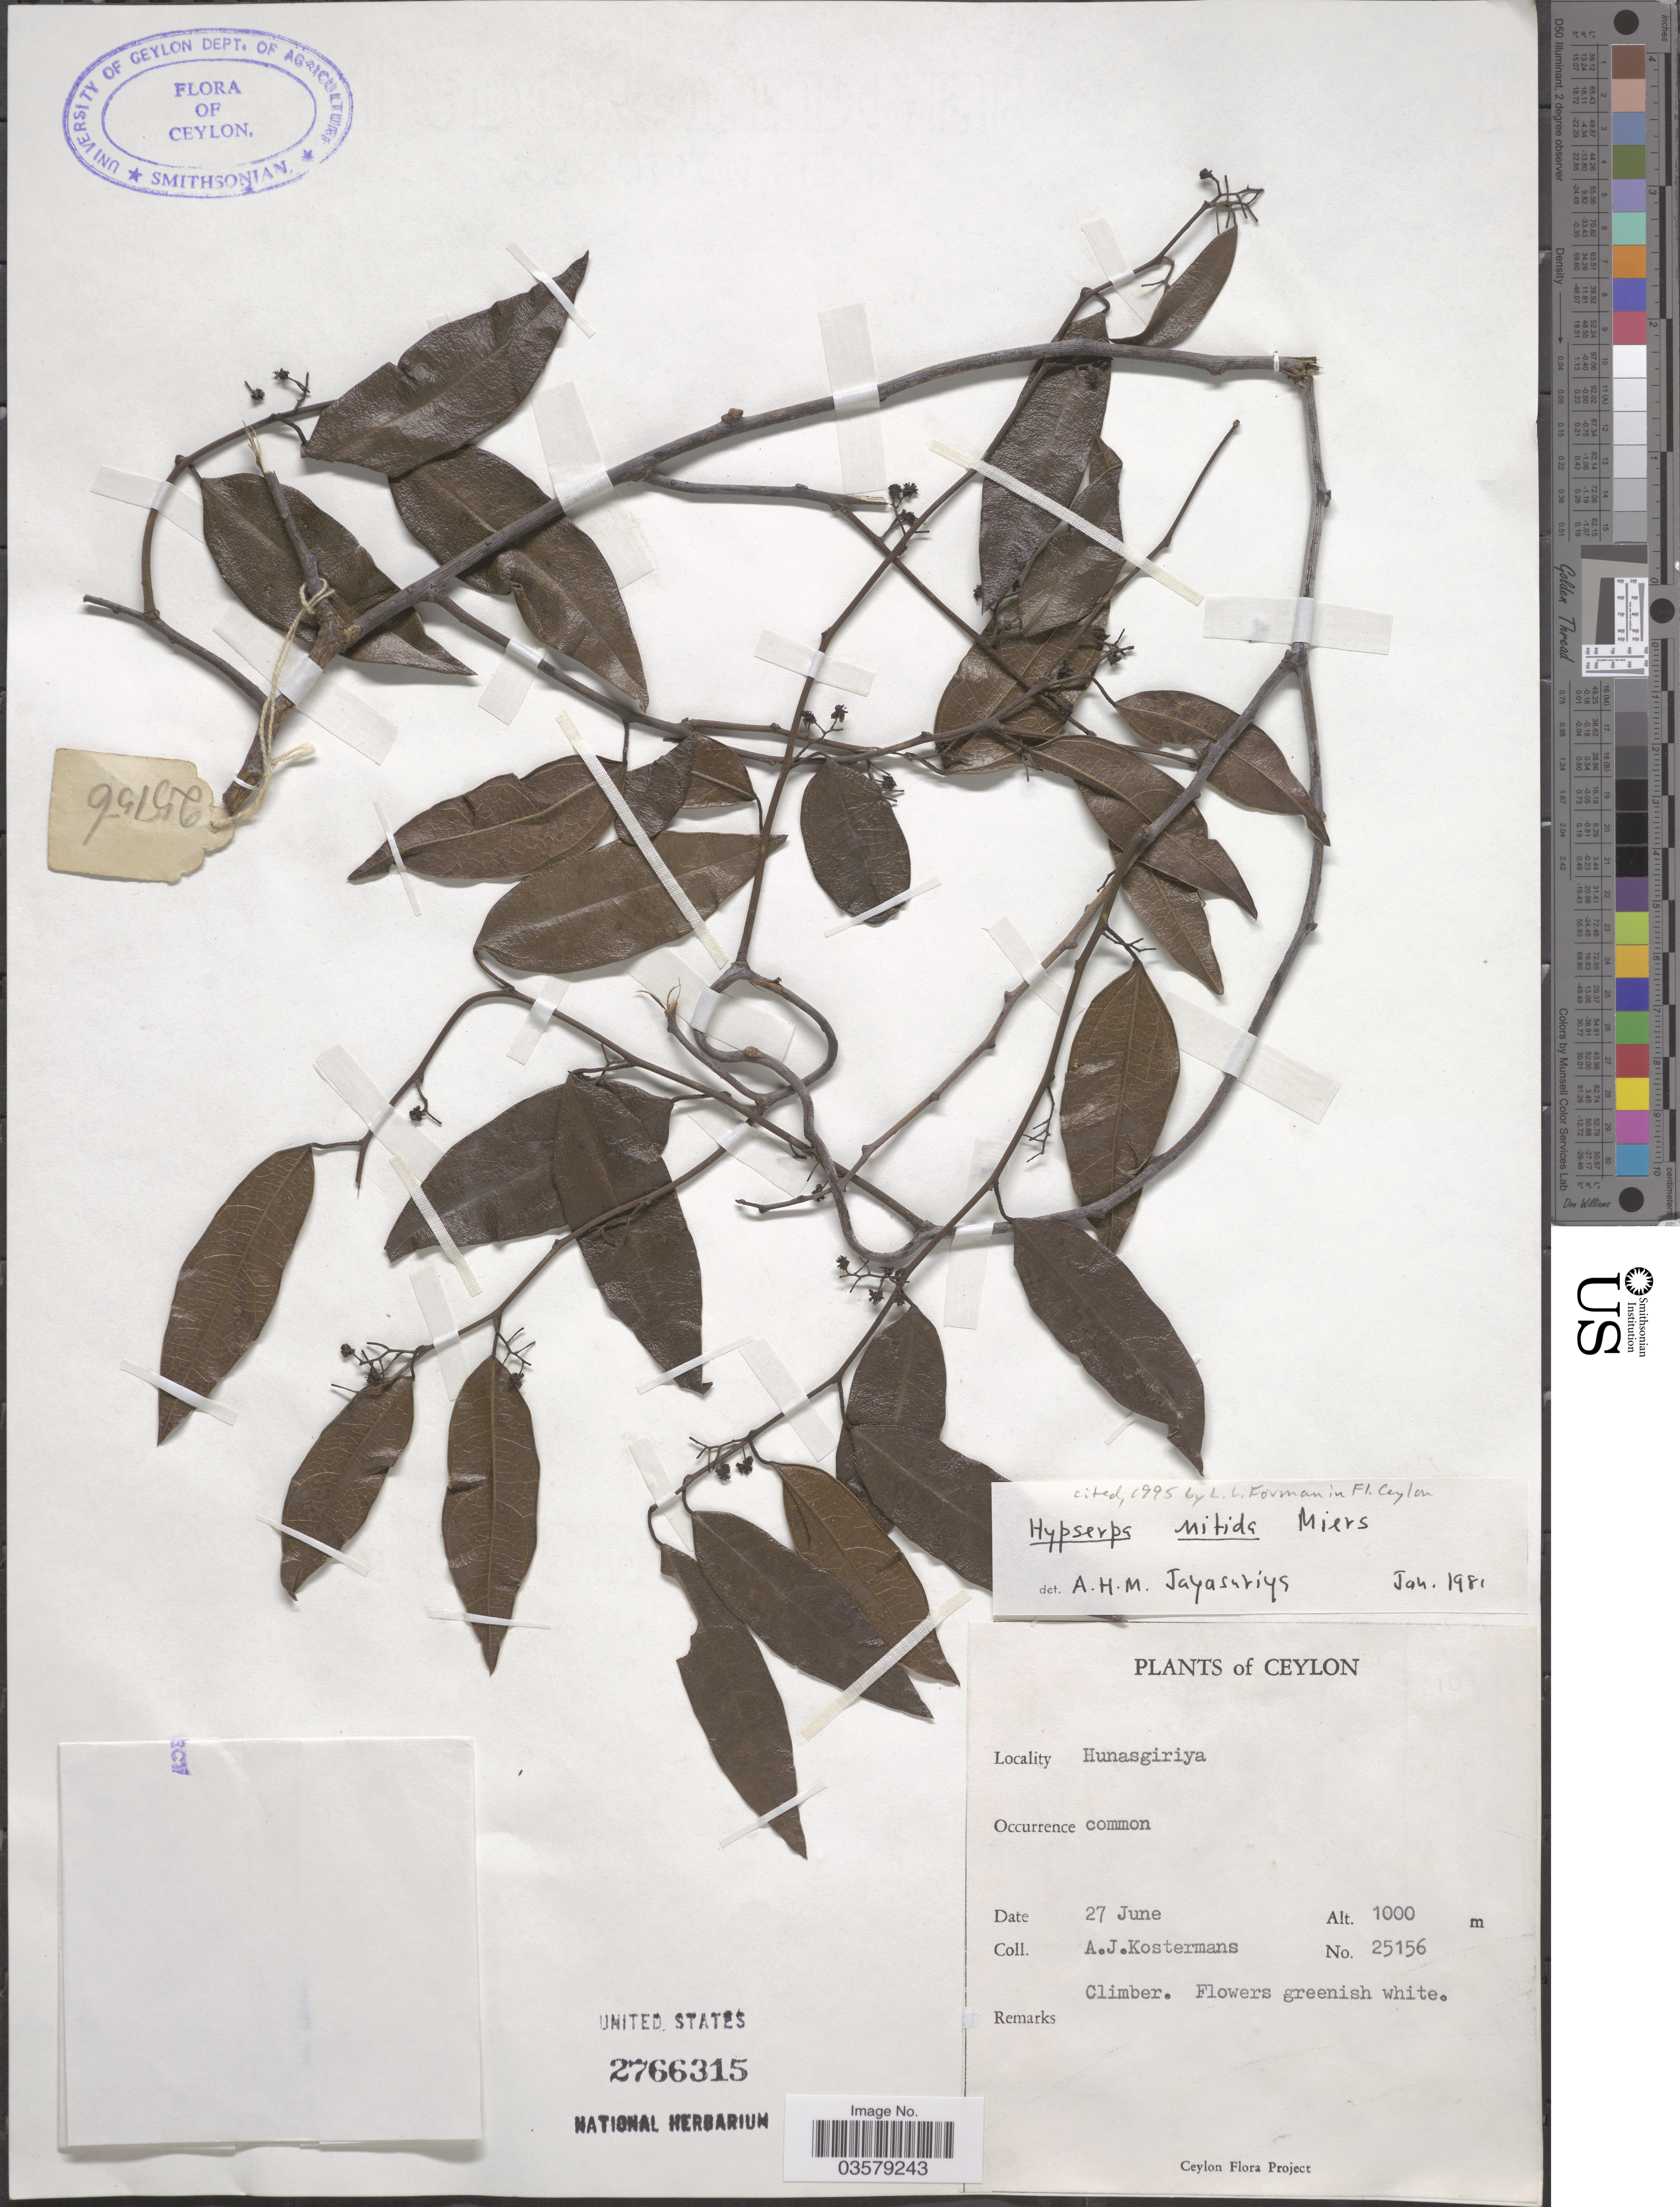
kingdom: Plantae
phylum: Tracheophyta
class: Magnoliopsida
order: Ranunculales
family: Menispermaceae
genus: Hypserpa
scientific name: Hypserpa nitida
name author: Miers ex Benth.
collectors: A. J. G. Kostermans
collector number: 25156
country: Sri Lanka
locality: Ceylon. Hunasgiriya.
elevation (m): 1000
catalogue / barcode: US 2766315